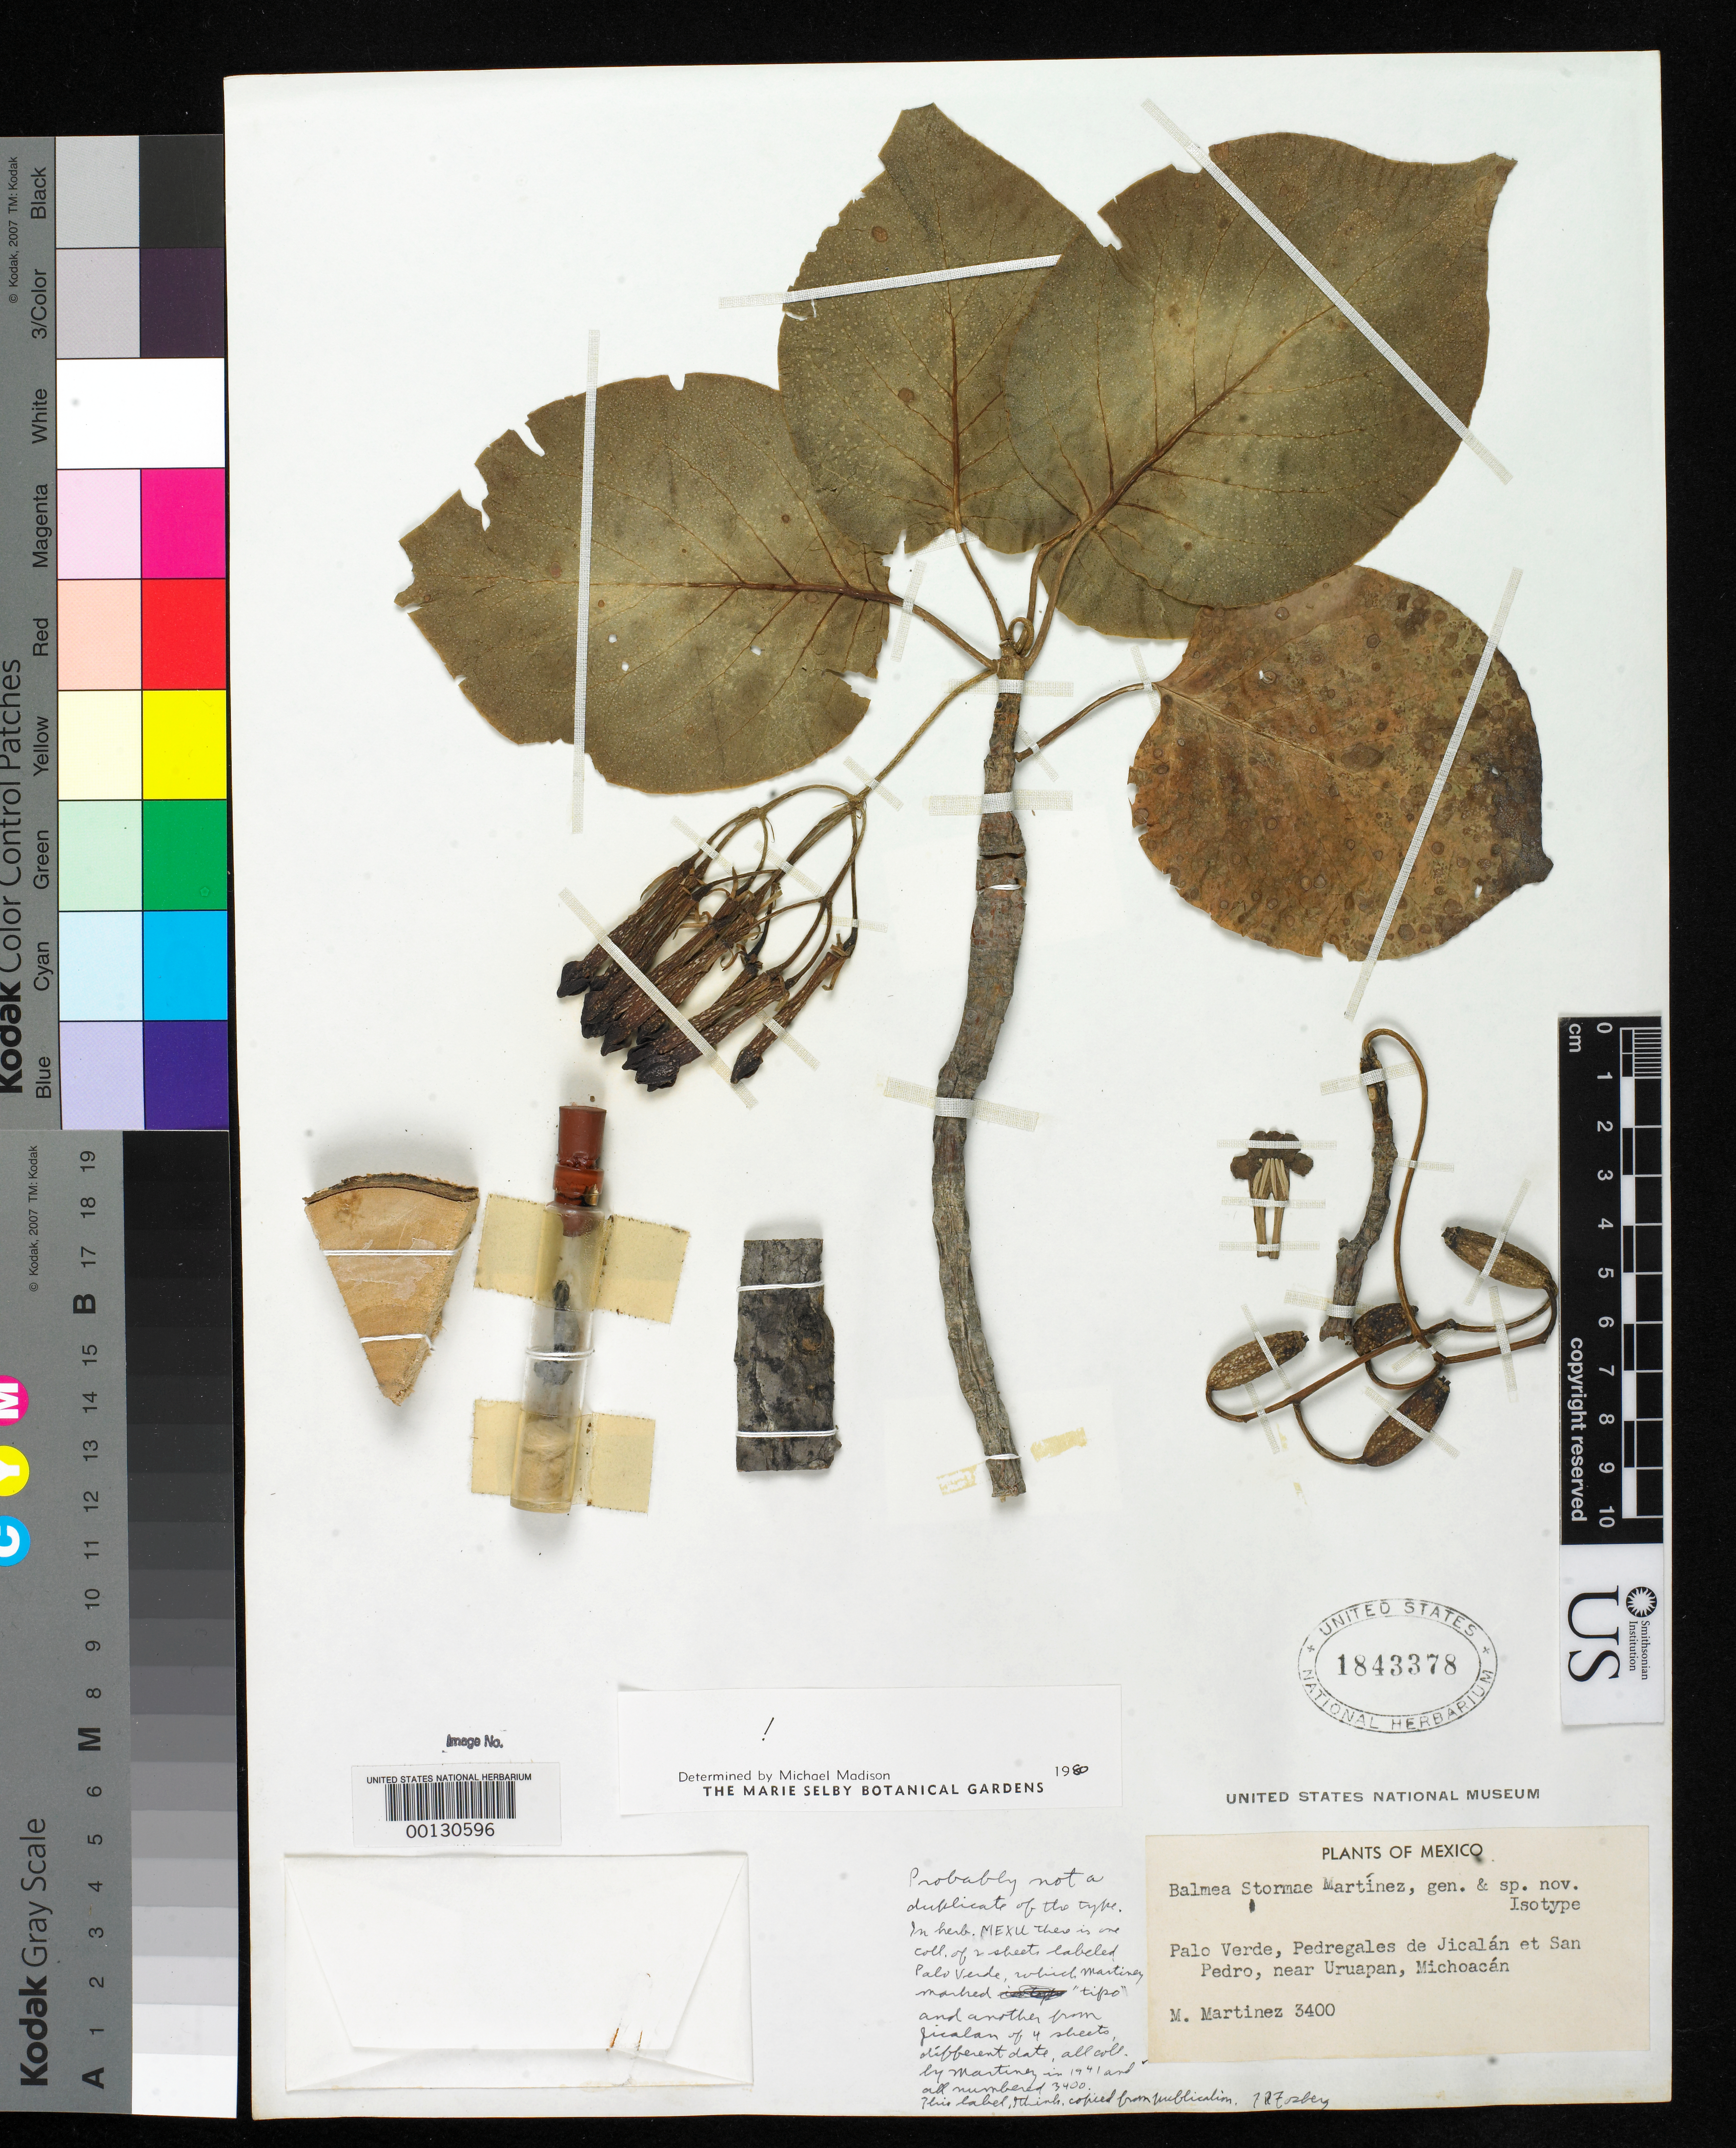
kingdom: Plantae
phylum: Tracheophyta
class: Magnoliopsida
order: Gentianales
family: Rubiaceae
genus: Balmea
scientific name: Balmea stormae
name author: Martínez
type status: Isotype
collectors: M. Martínez M.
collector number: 3400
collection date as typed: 20 Sep 1941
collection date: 1941-09-20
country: Mexico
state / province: Michoacán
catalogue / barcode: US 1843378